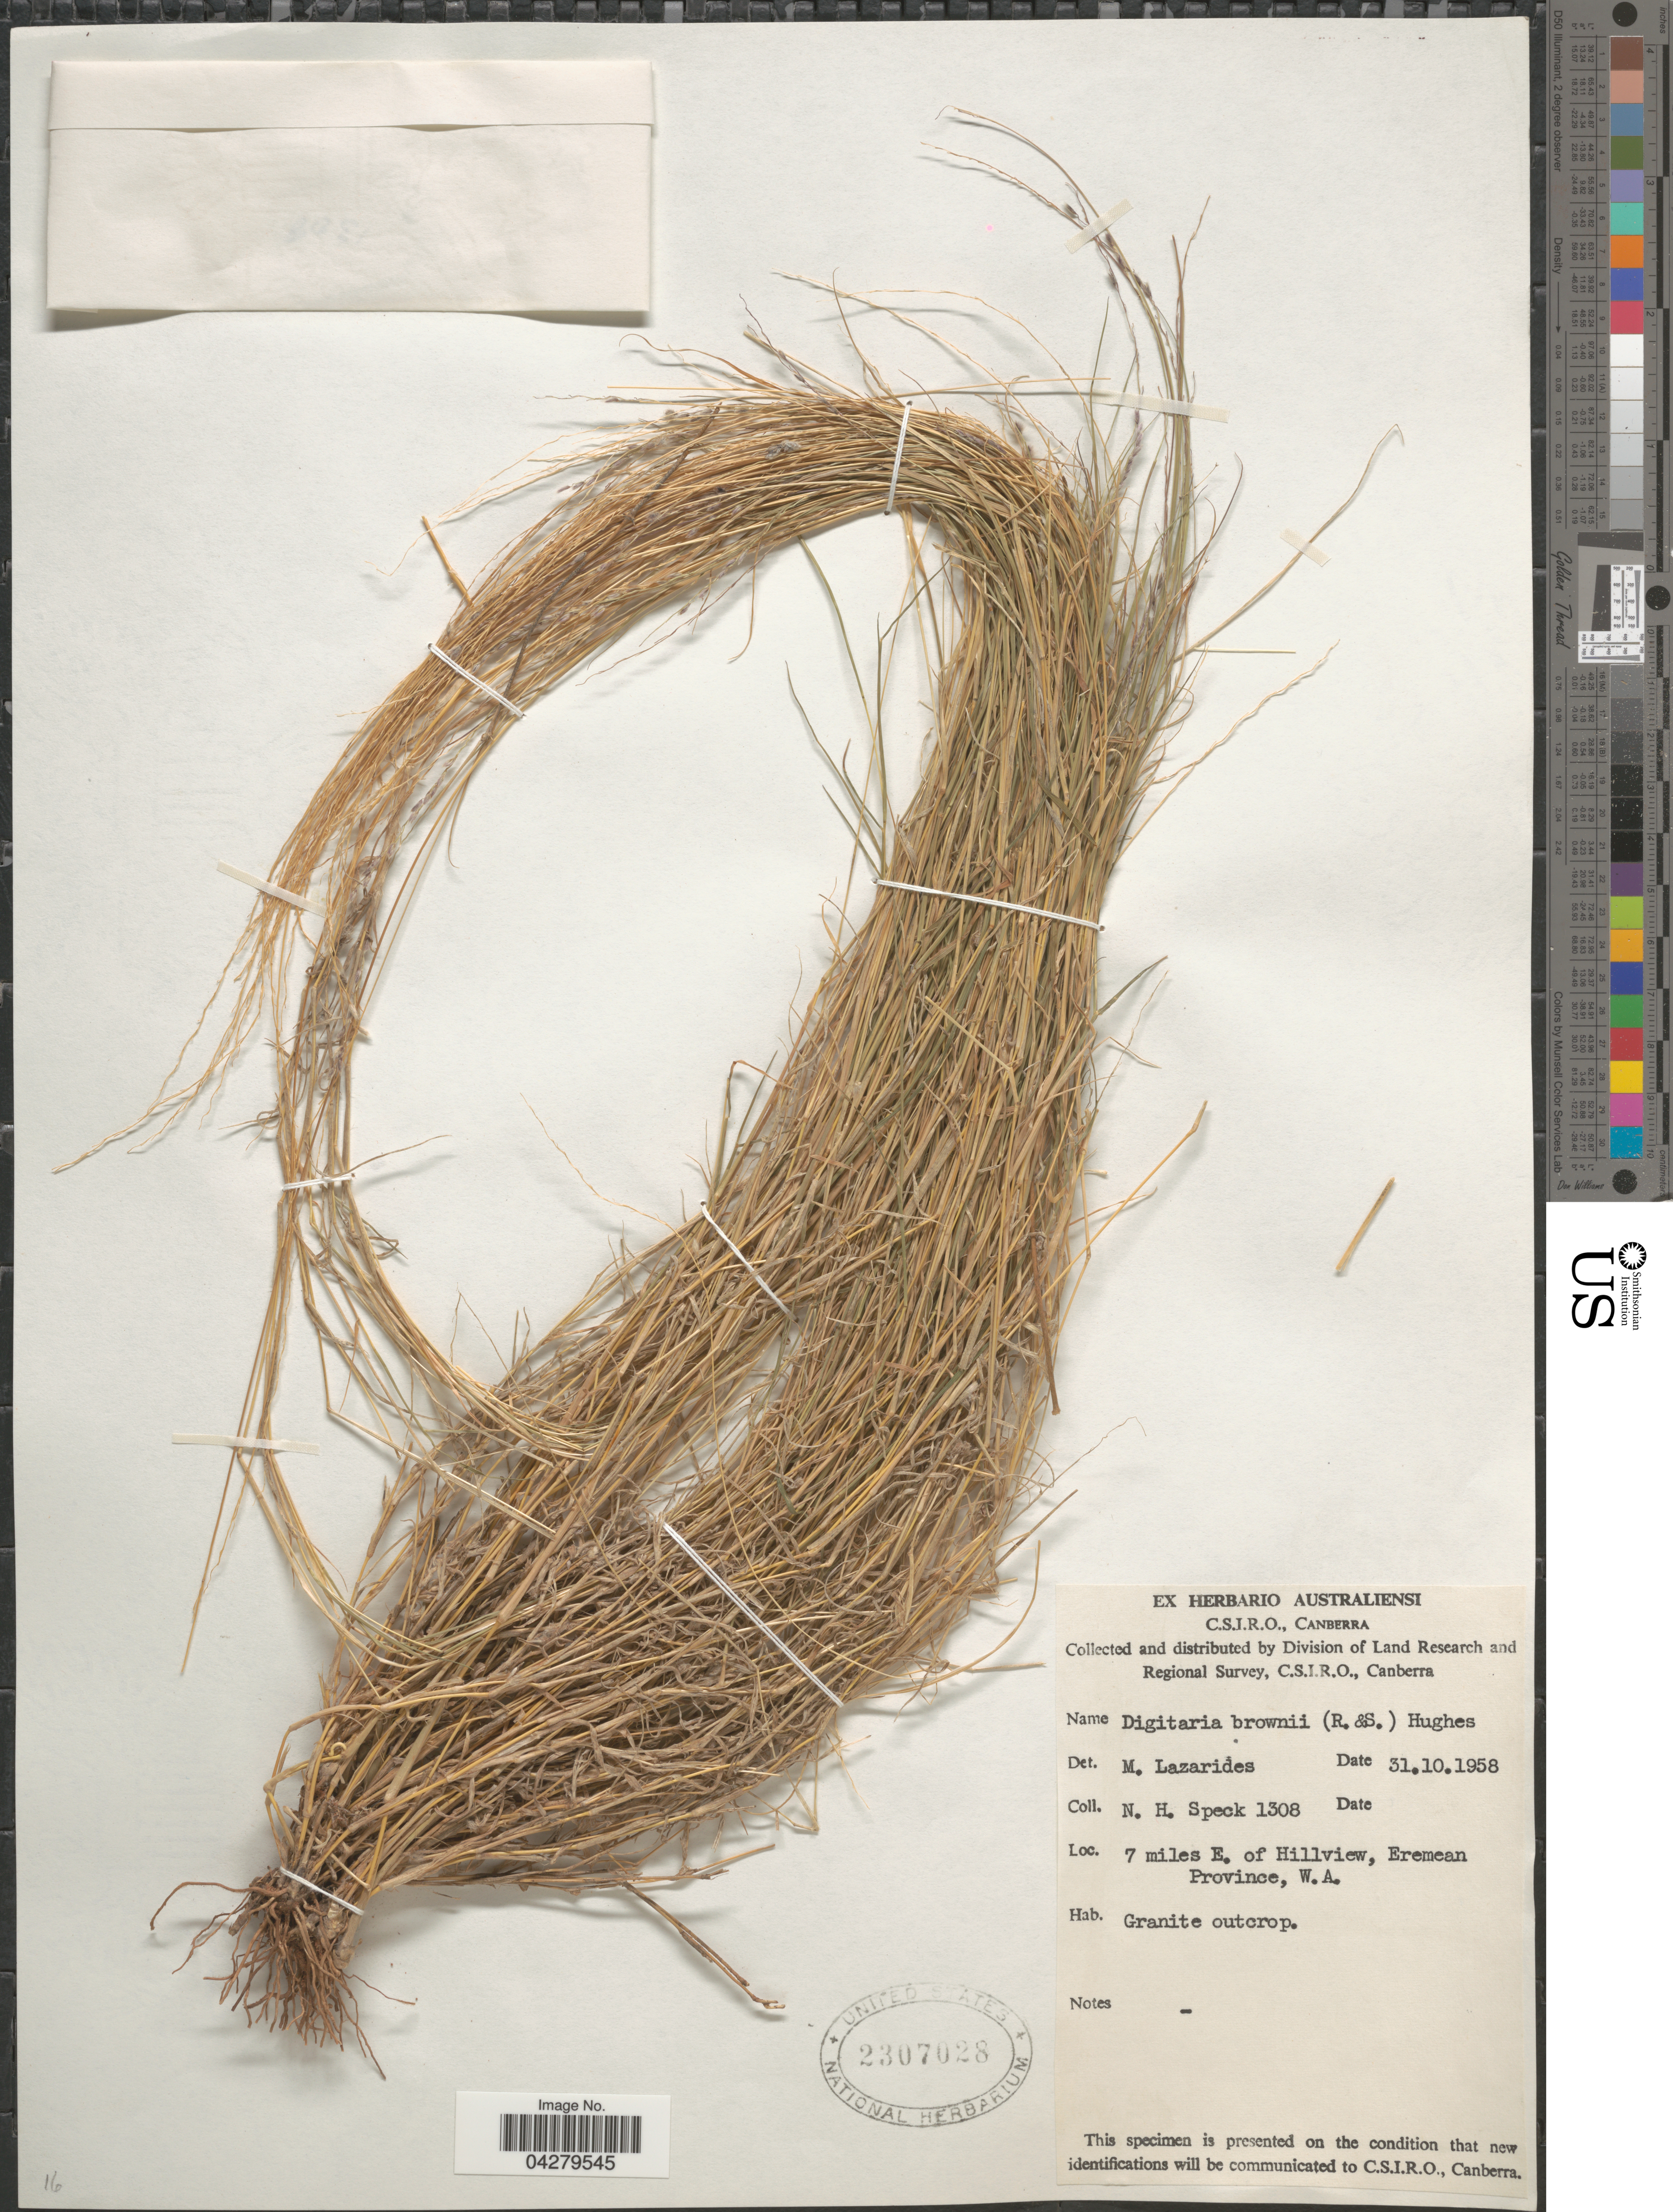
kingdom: Plantae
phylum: Tracheophyta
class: Liliopsida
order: Poales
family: Poaceae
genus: Digitaria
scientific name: Digitaria brownii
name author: (Roem. & Schult.) Hughes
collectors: N. Speck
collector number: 1308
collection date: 1958-10-31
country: Australia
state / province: Western Australia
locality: Division of Land Research and Regional Survey Section, C.S.I.R.O. 7 miles E. of Hillview, Eremean Province.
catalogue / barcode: US 2307028